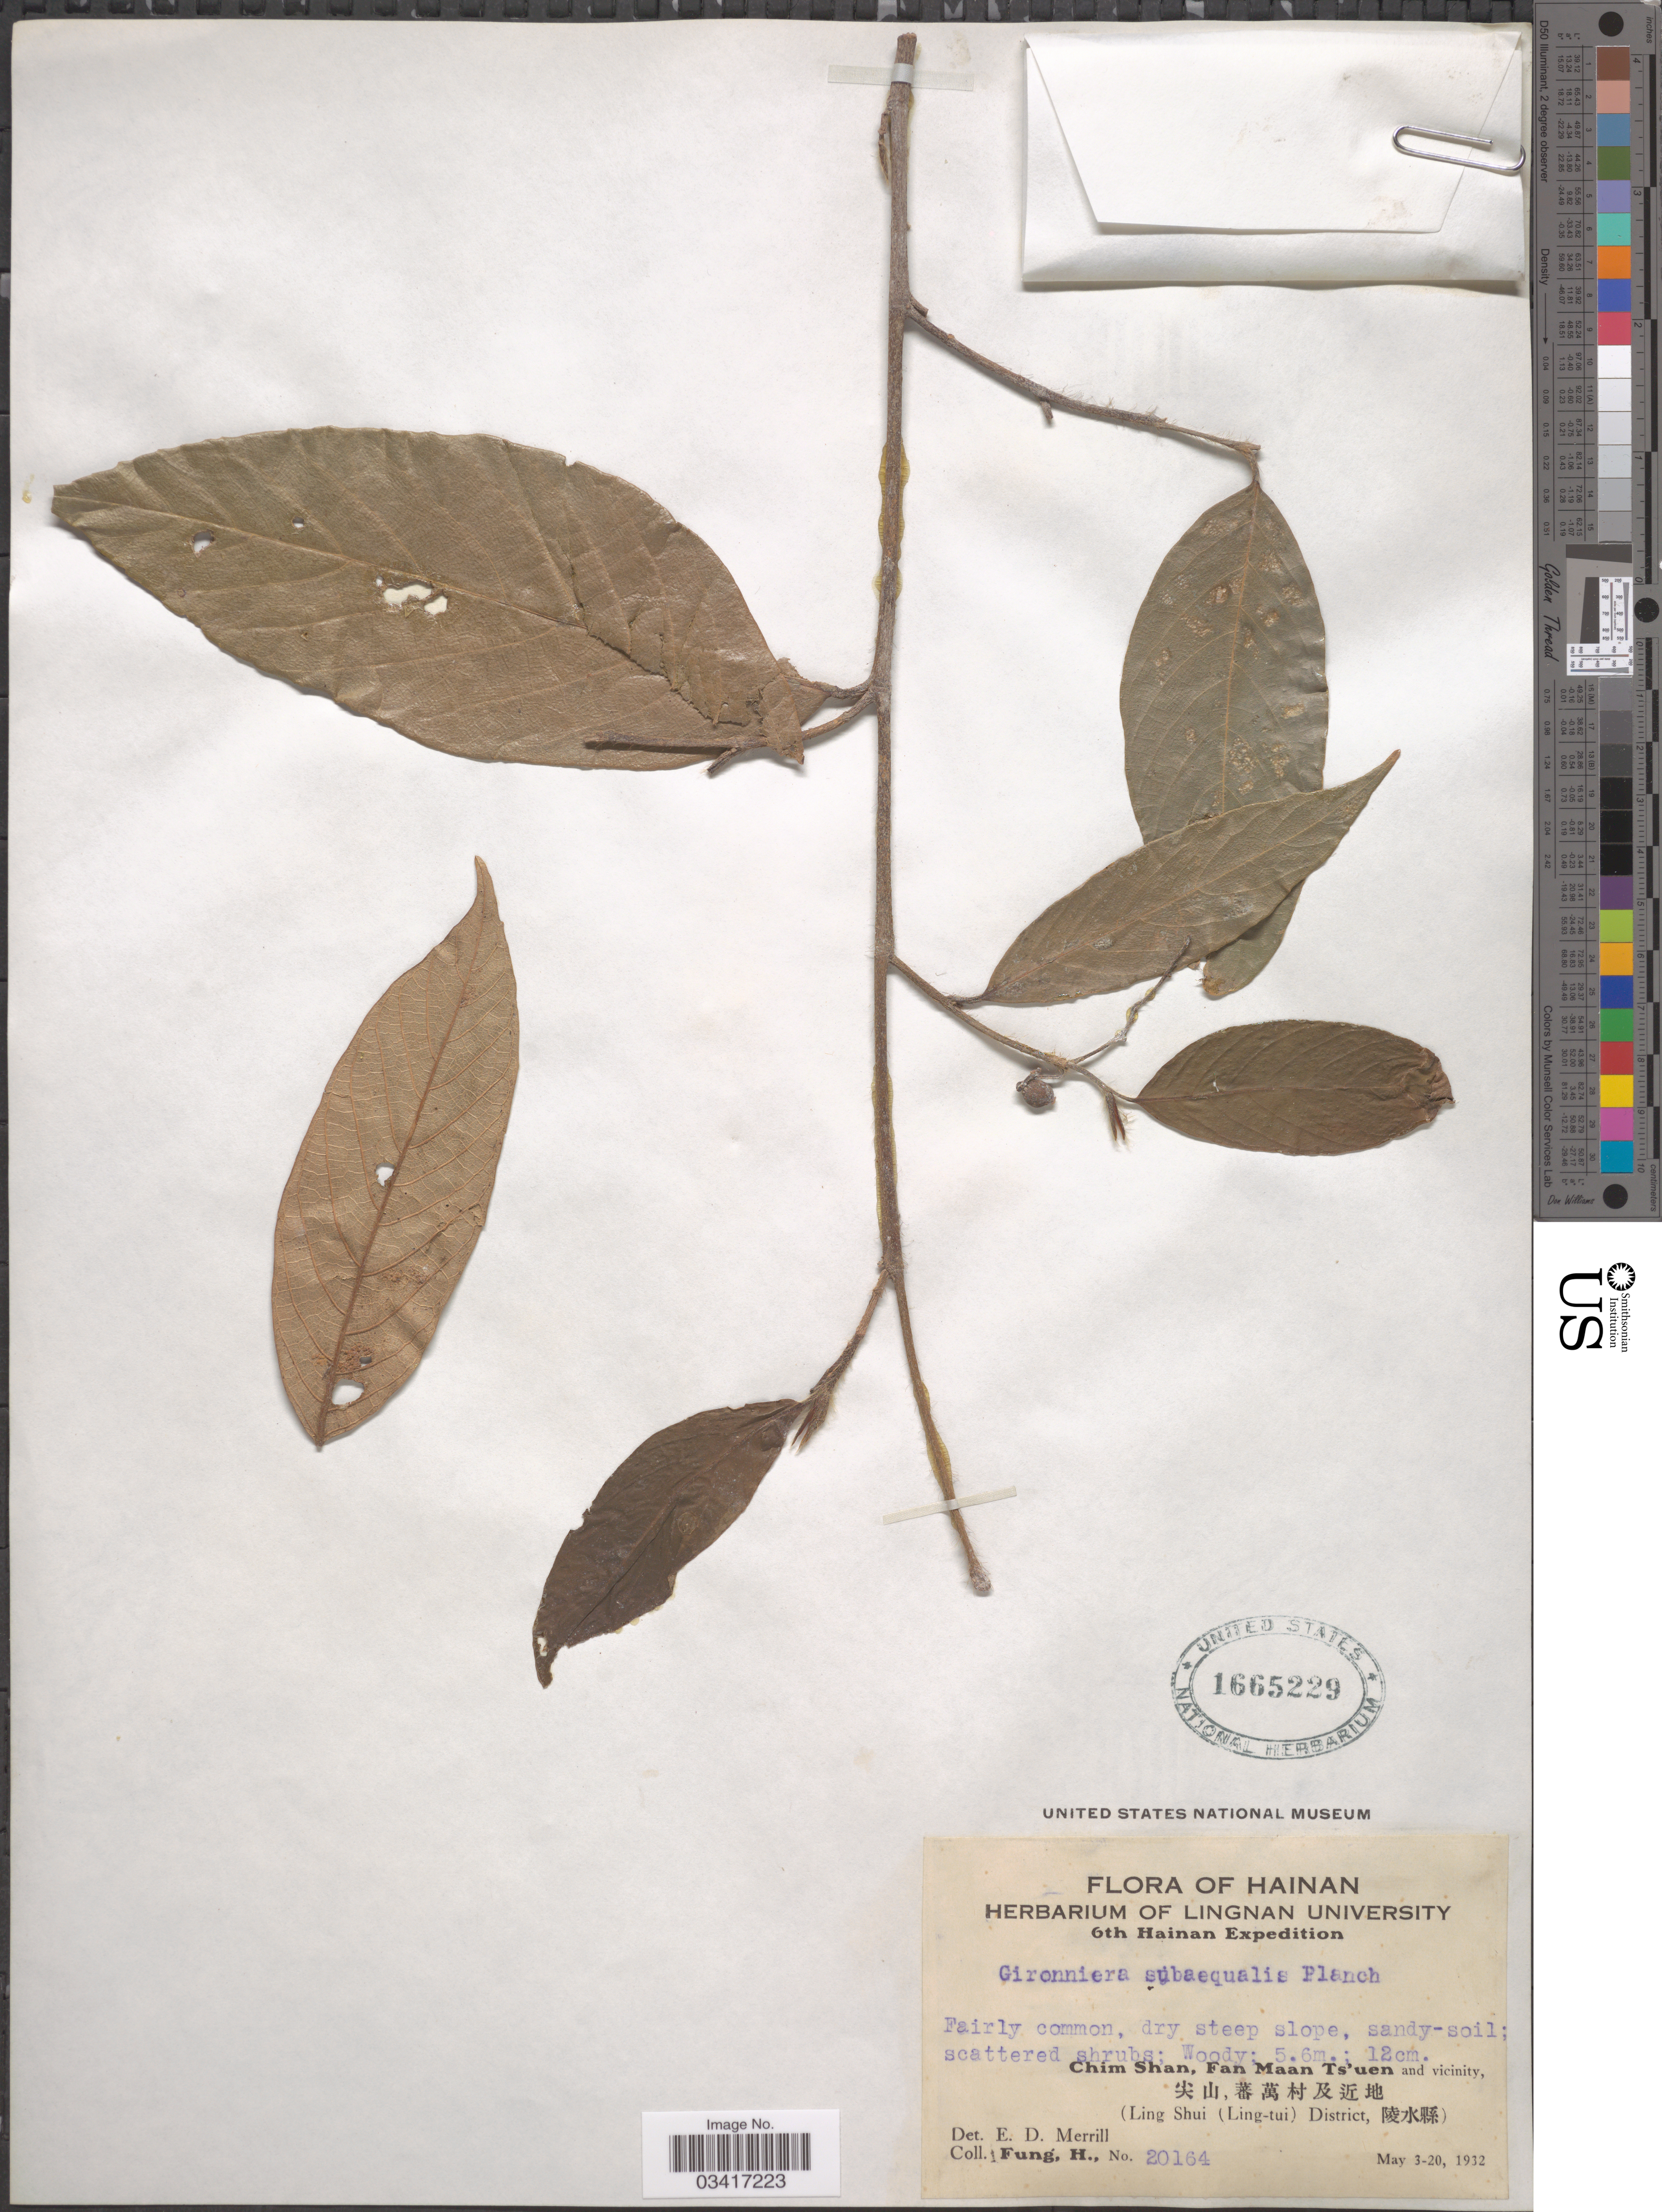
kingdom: Plantae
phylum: Tracheophyta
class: Magnoliopsida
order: Rosales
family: Cannabaceae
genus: Gironniera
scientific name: Gironniera subaequalis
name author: Planch.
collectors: H. Fung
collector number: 20164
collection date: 1932-05-03/1932-05-20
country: China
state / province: Hainan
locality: Chim Shan, Fan Maan Ts'uen and vicinity, X. (Ling Shui (Ling-tui) District, X).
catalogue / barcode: US 1665229